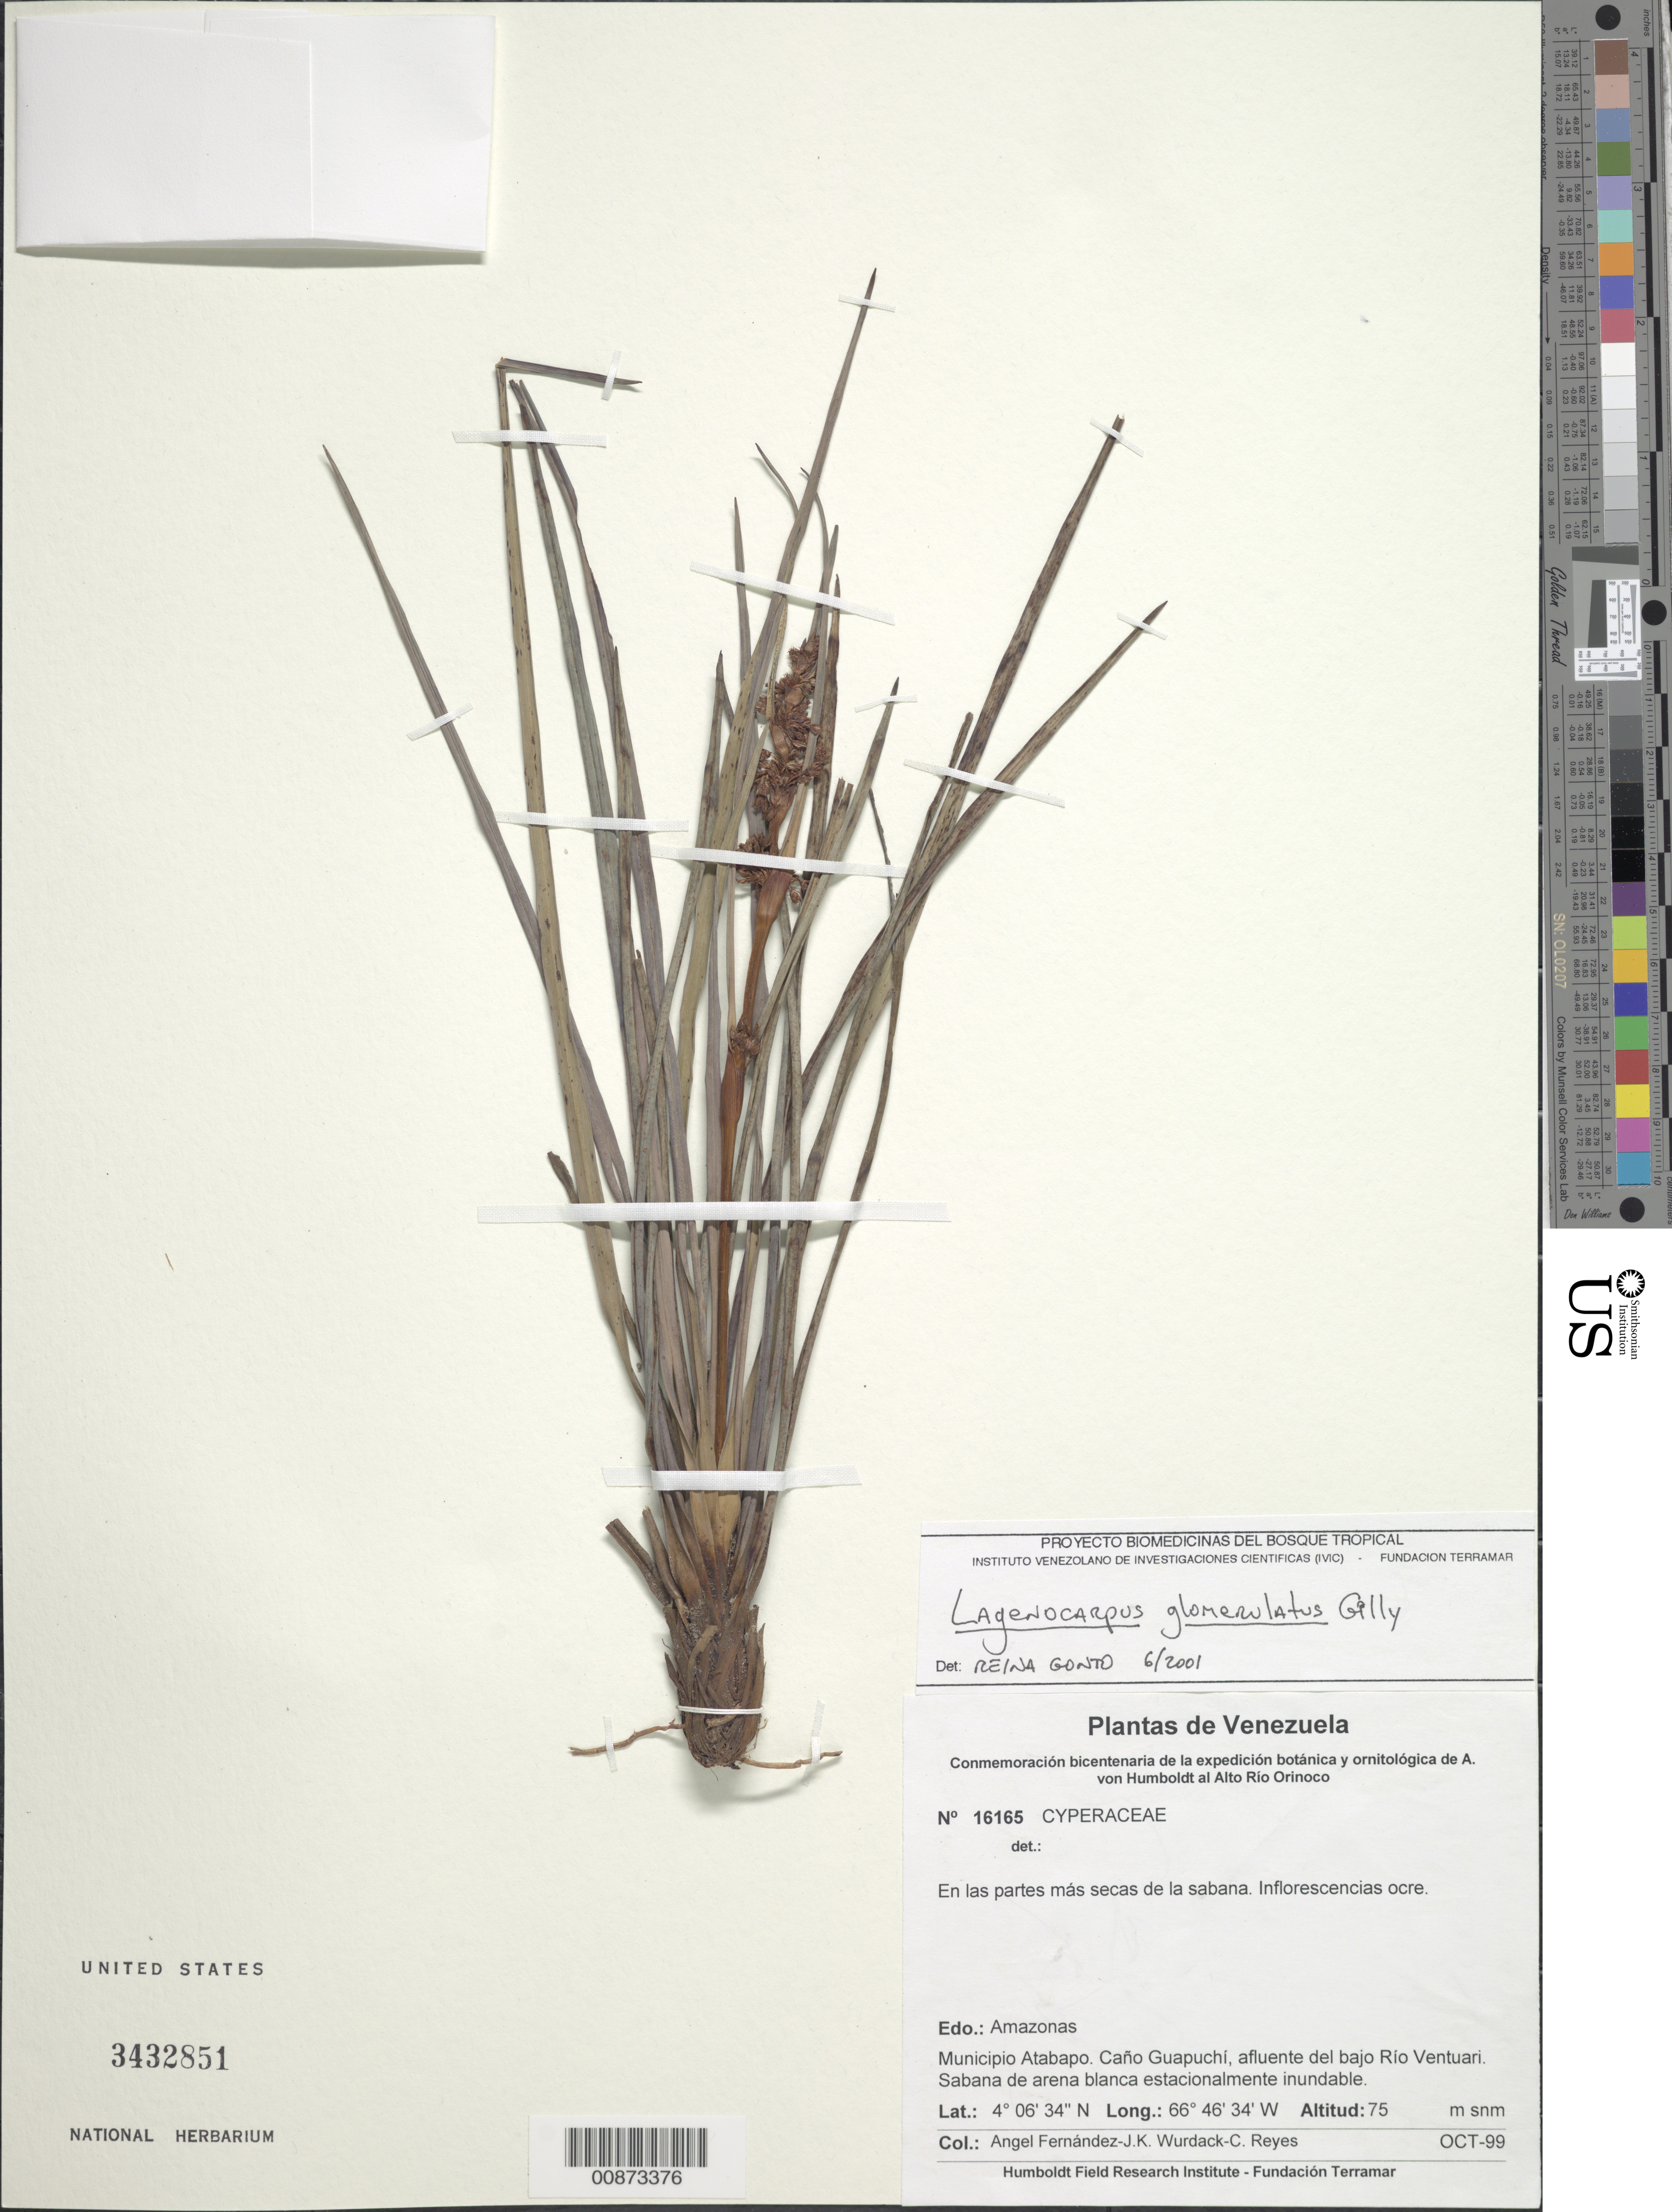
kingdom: Plantae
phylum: Tracheophyta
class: Liliopsida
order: Poales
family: Cyperaceae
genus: Lagenocarpus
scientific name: Lagenocarpus celiae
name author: T. Koyama & Maguire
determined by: Costa, Suzana M.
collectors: A. Fernández, K. Wurdack & C. Reyes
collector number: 16165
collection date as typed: Oct-99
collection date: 1999-10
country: Venezuela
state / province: Amazonas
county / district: Atabapo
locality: Caño Guapuchi, affluente del bajo Río Ventuari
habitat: Sabana de arena blanca estacionalmente inundable; en las partes mas secas de la sabana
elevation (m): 75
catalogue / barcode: US 3432851